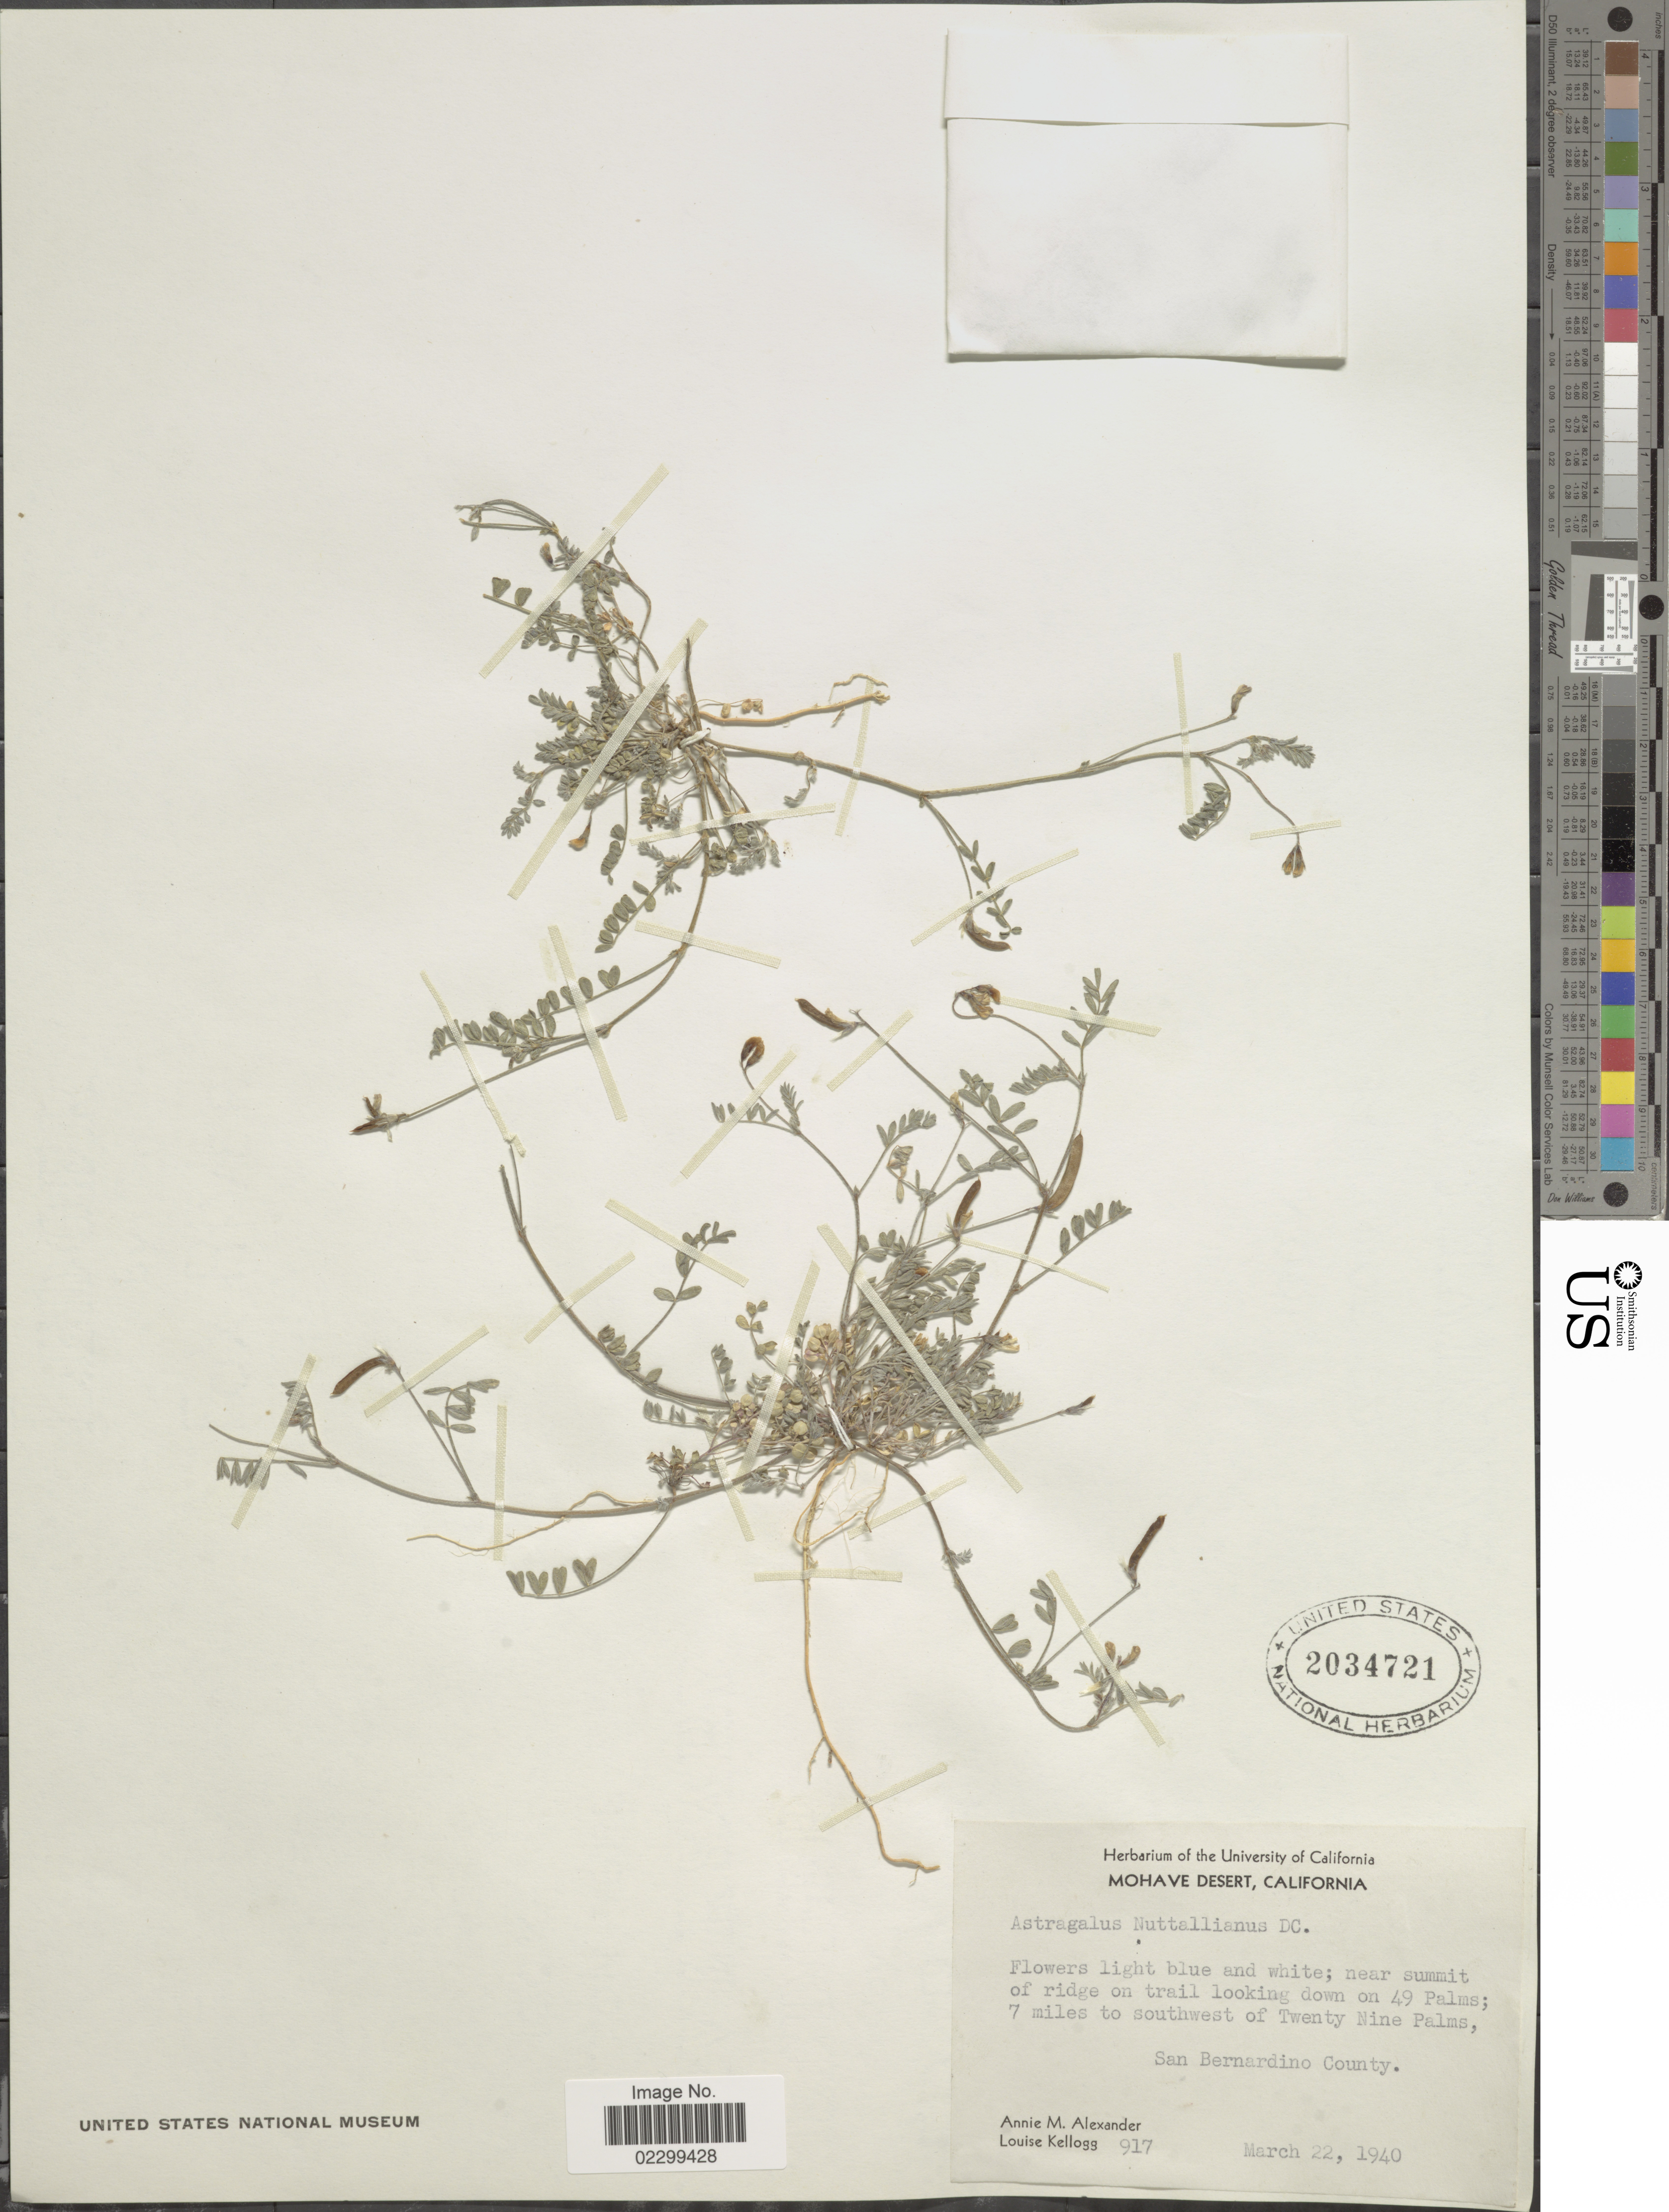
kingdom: Plantae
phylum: Tracheophyta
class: Magnoliopsida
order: Fabales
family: Fabaceae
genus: Astragalus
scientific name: Astragalus nuttallianus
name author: DC.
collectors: A. M. Alexander & L. Kellogg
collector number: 917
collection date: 1940-03-22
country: United States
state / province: California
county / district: San Bernardino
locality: Mohave Desert, 7 miles to southwest of Twenty Nine Palms, San Bernardino County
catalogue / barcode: US 2034721